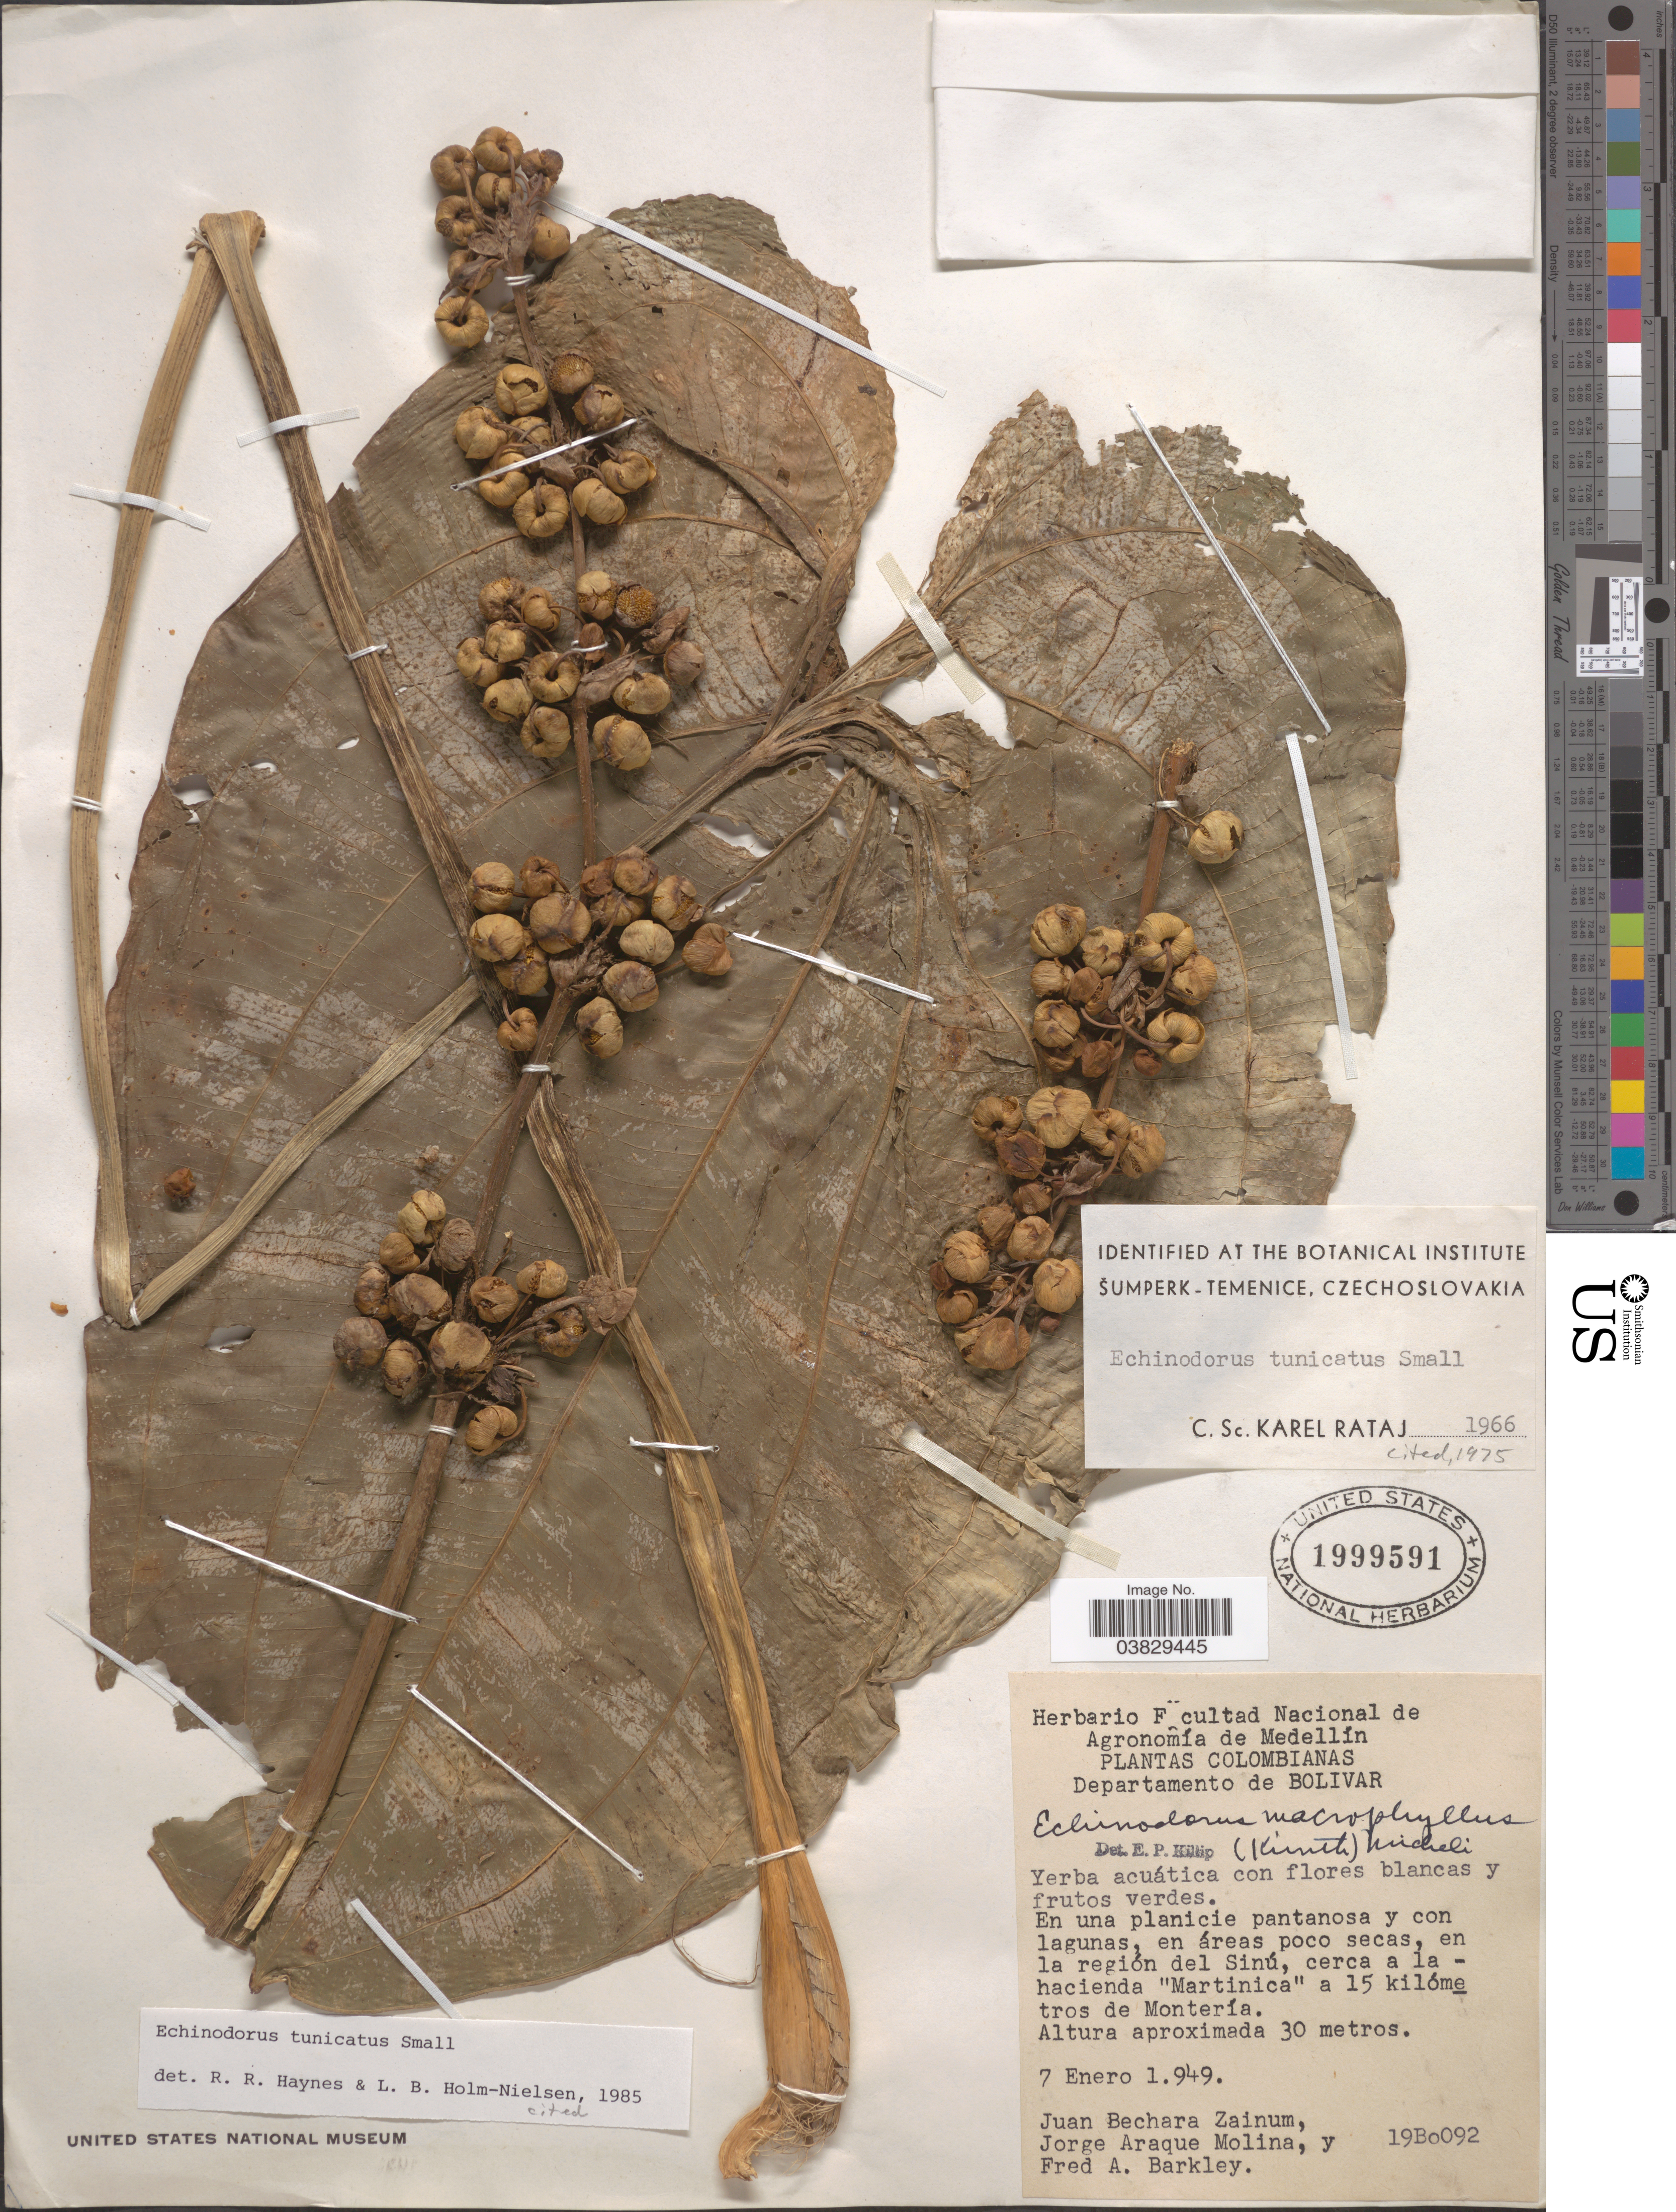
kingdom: Plantae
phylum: Tracheophyta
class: Liliopsida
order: Alismatales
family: Alismataceae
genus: Echinodorus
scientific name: Echinodorus tunicatus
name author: Small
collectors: J. Zainúm, J. Araque Molina & F. A. Barkley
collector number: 19Bo092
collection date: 1949-01-07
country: Colombia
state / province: Bolívar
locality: Departamento de Bolívar. En la región del Snú, cerca a la hacienda "Marinica"a 15 kilómtros de Montería.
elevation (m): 30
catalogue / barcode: US 1999591